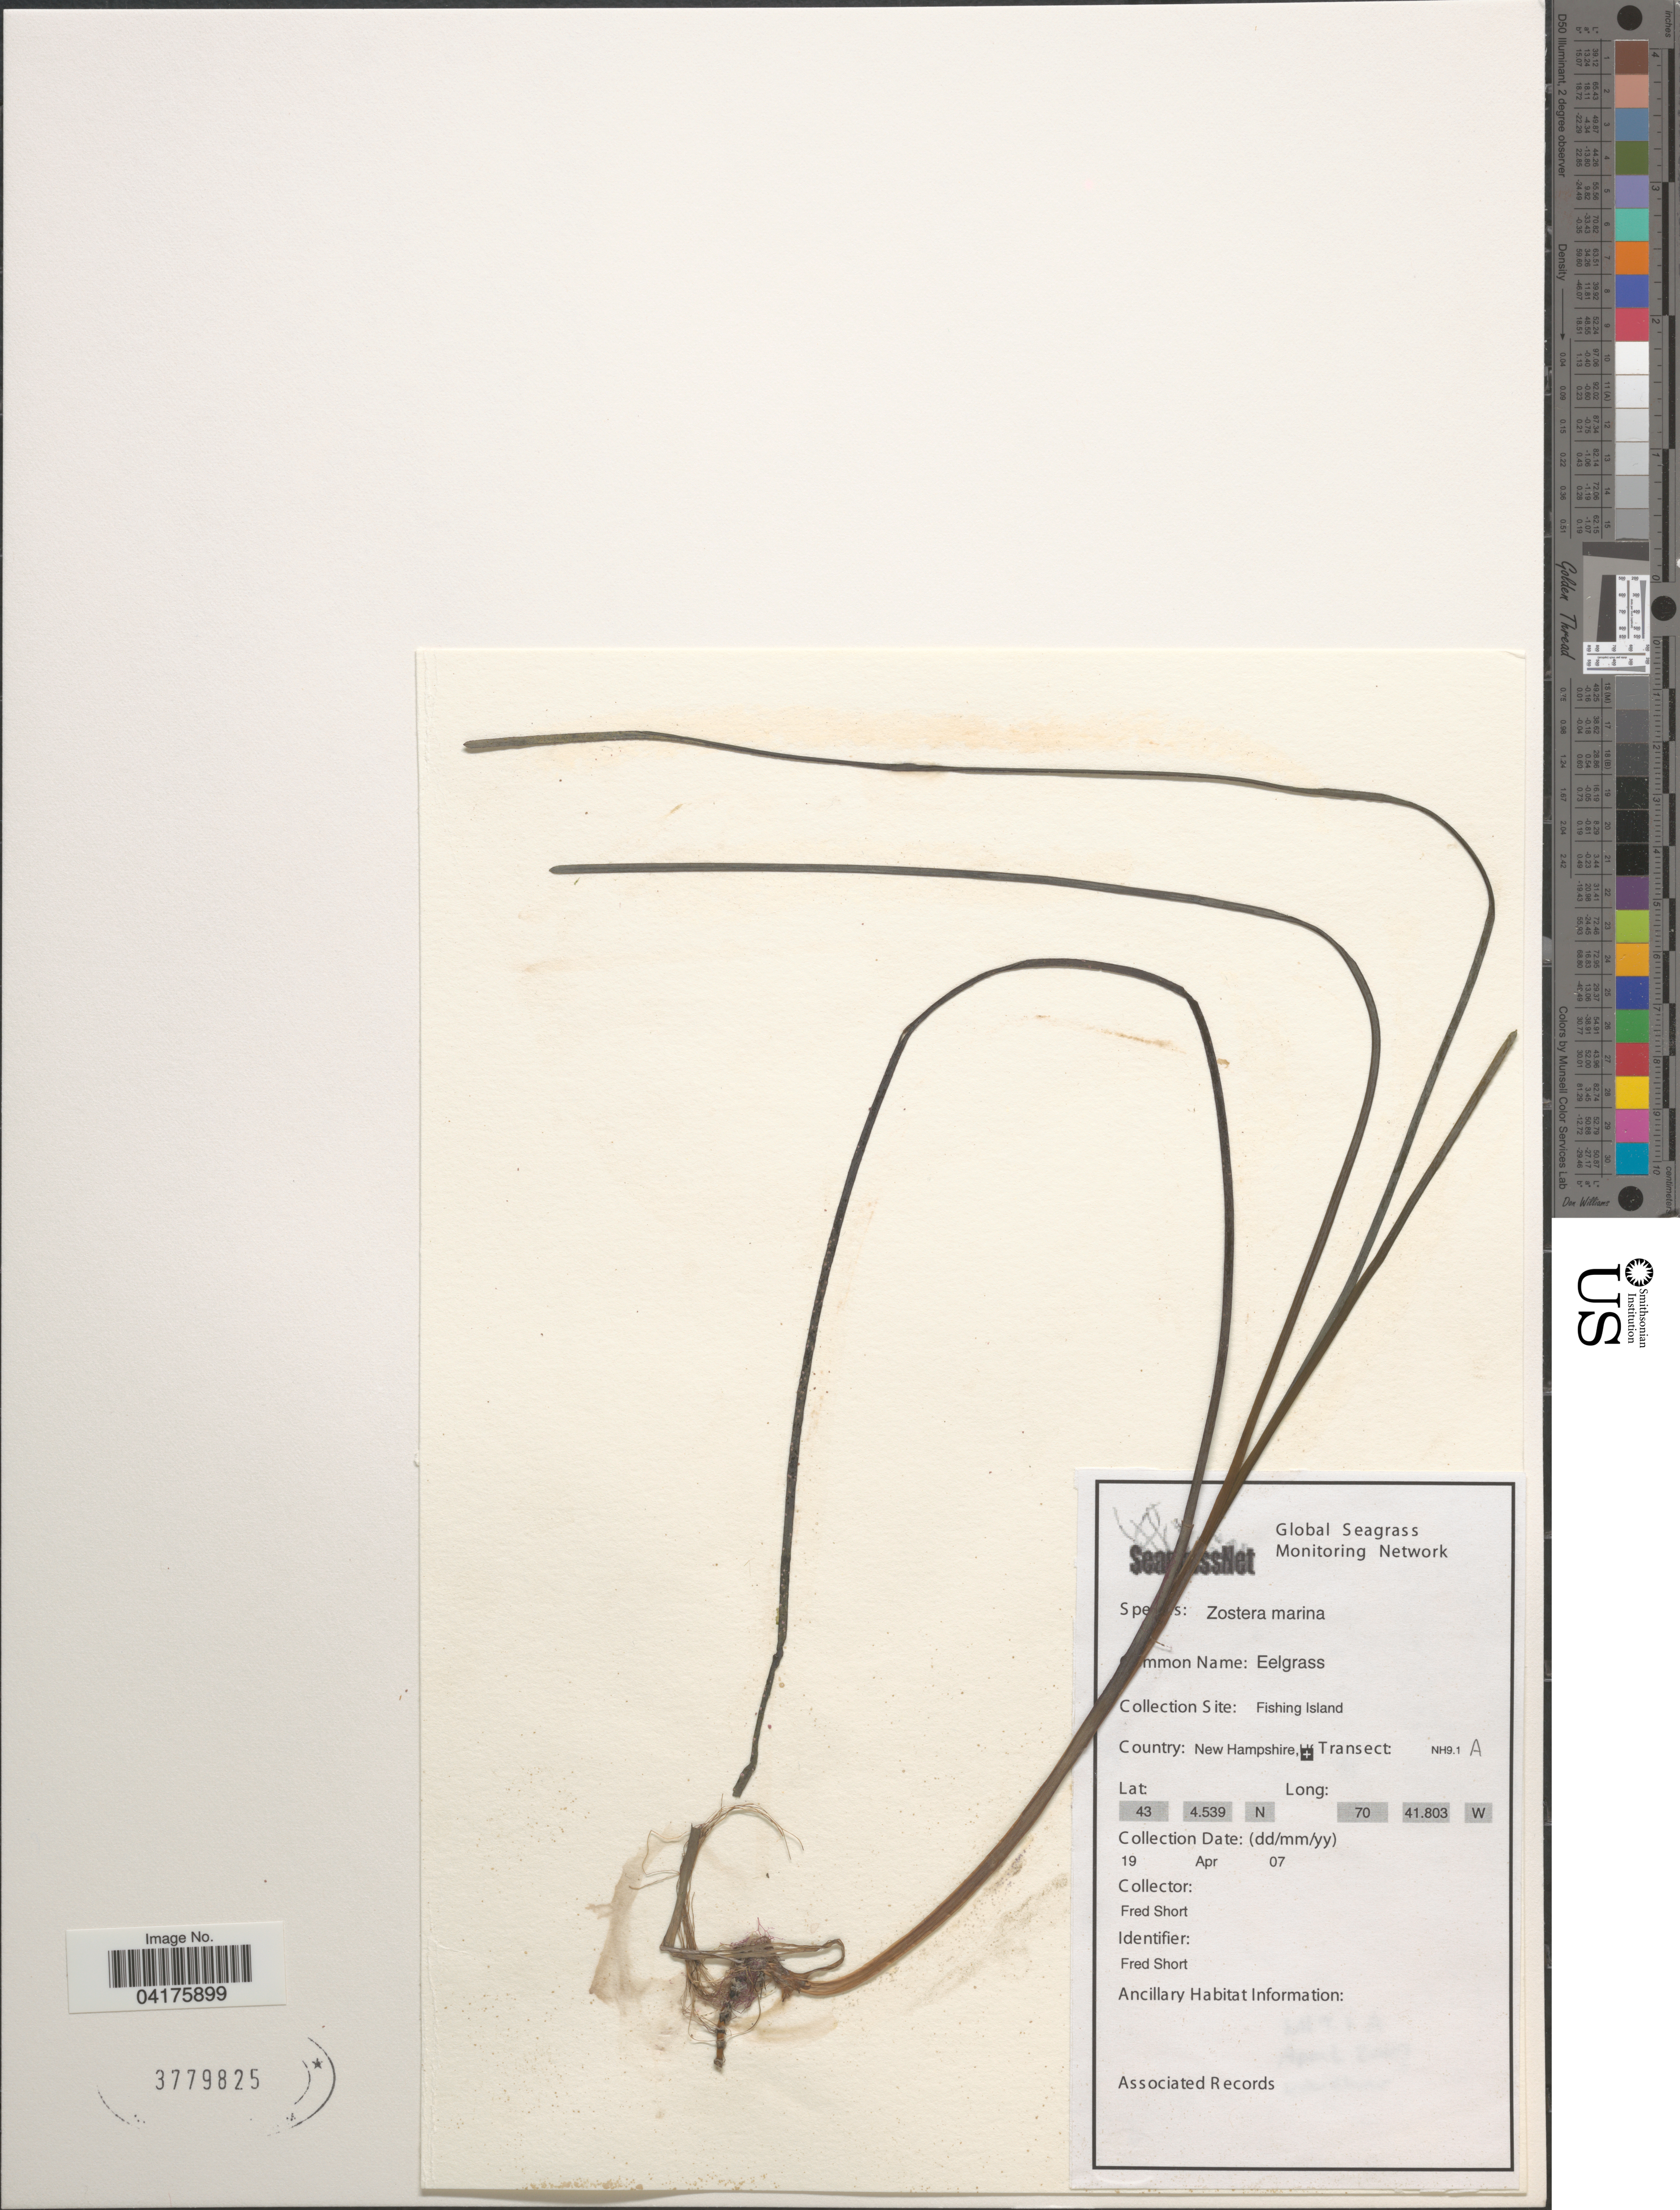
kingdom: Plantae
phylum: Tracheophyta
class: Liliopsida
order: Alismatales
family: Zosteraceae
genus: Zostera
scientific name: Zostera marina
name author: L.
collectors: F. Short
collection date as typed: Transcribed d/m/y: 19/4/7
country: United States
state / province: New Hampshire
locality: Fishing Island.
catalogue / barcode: US 3779825